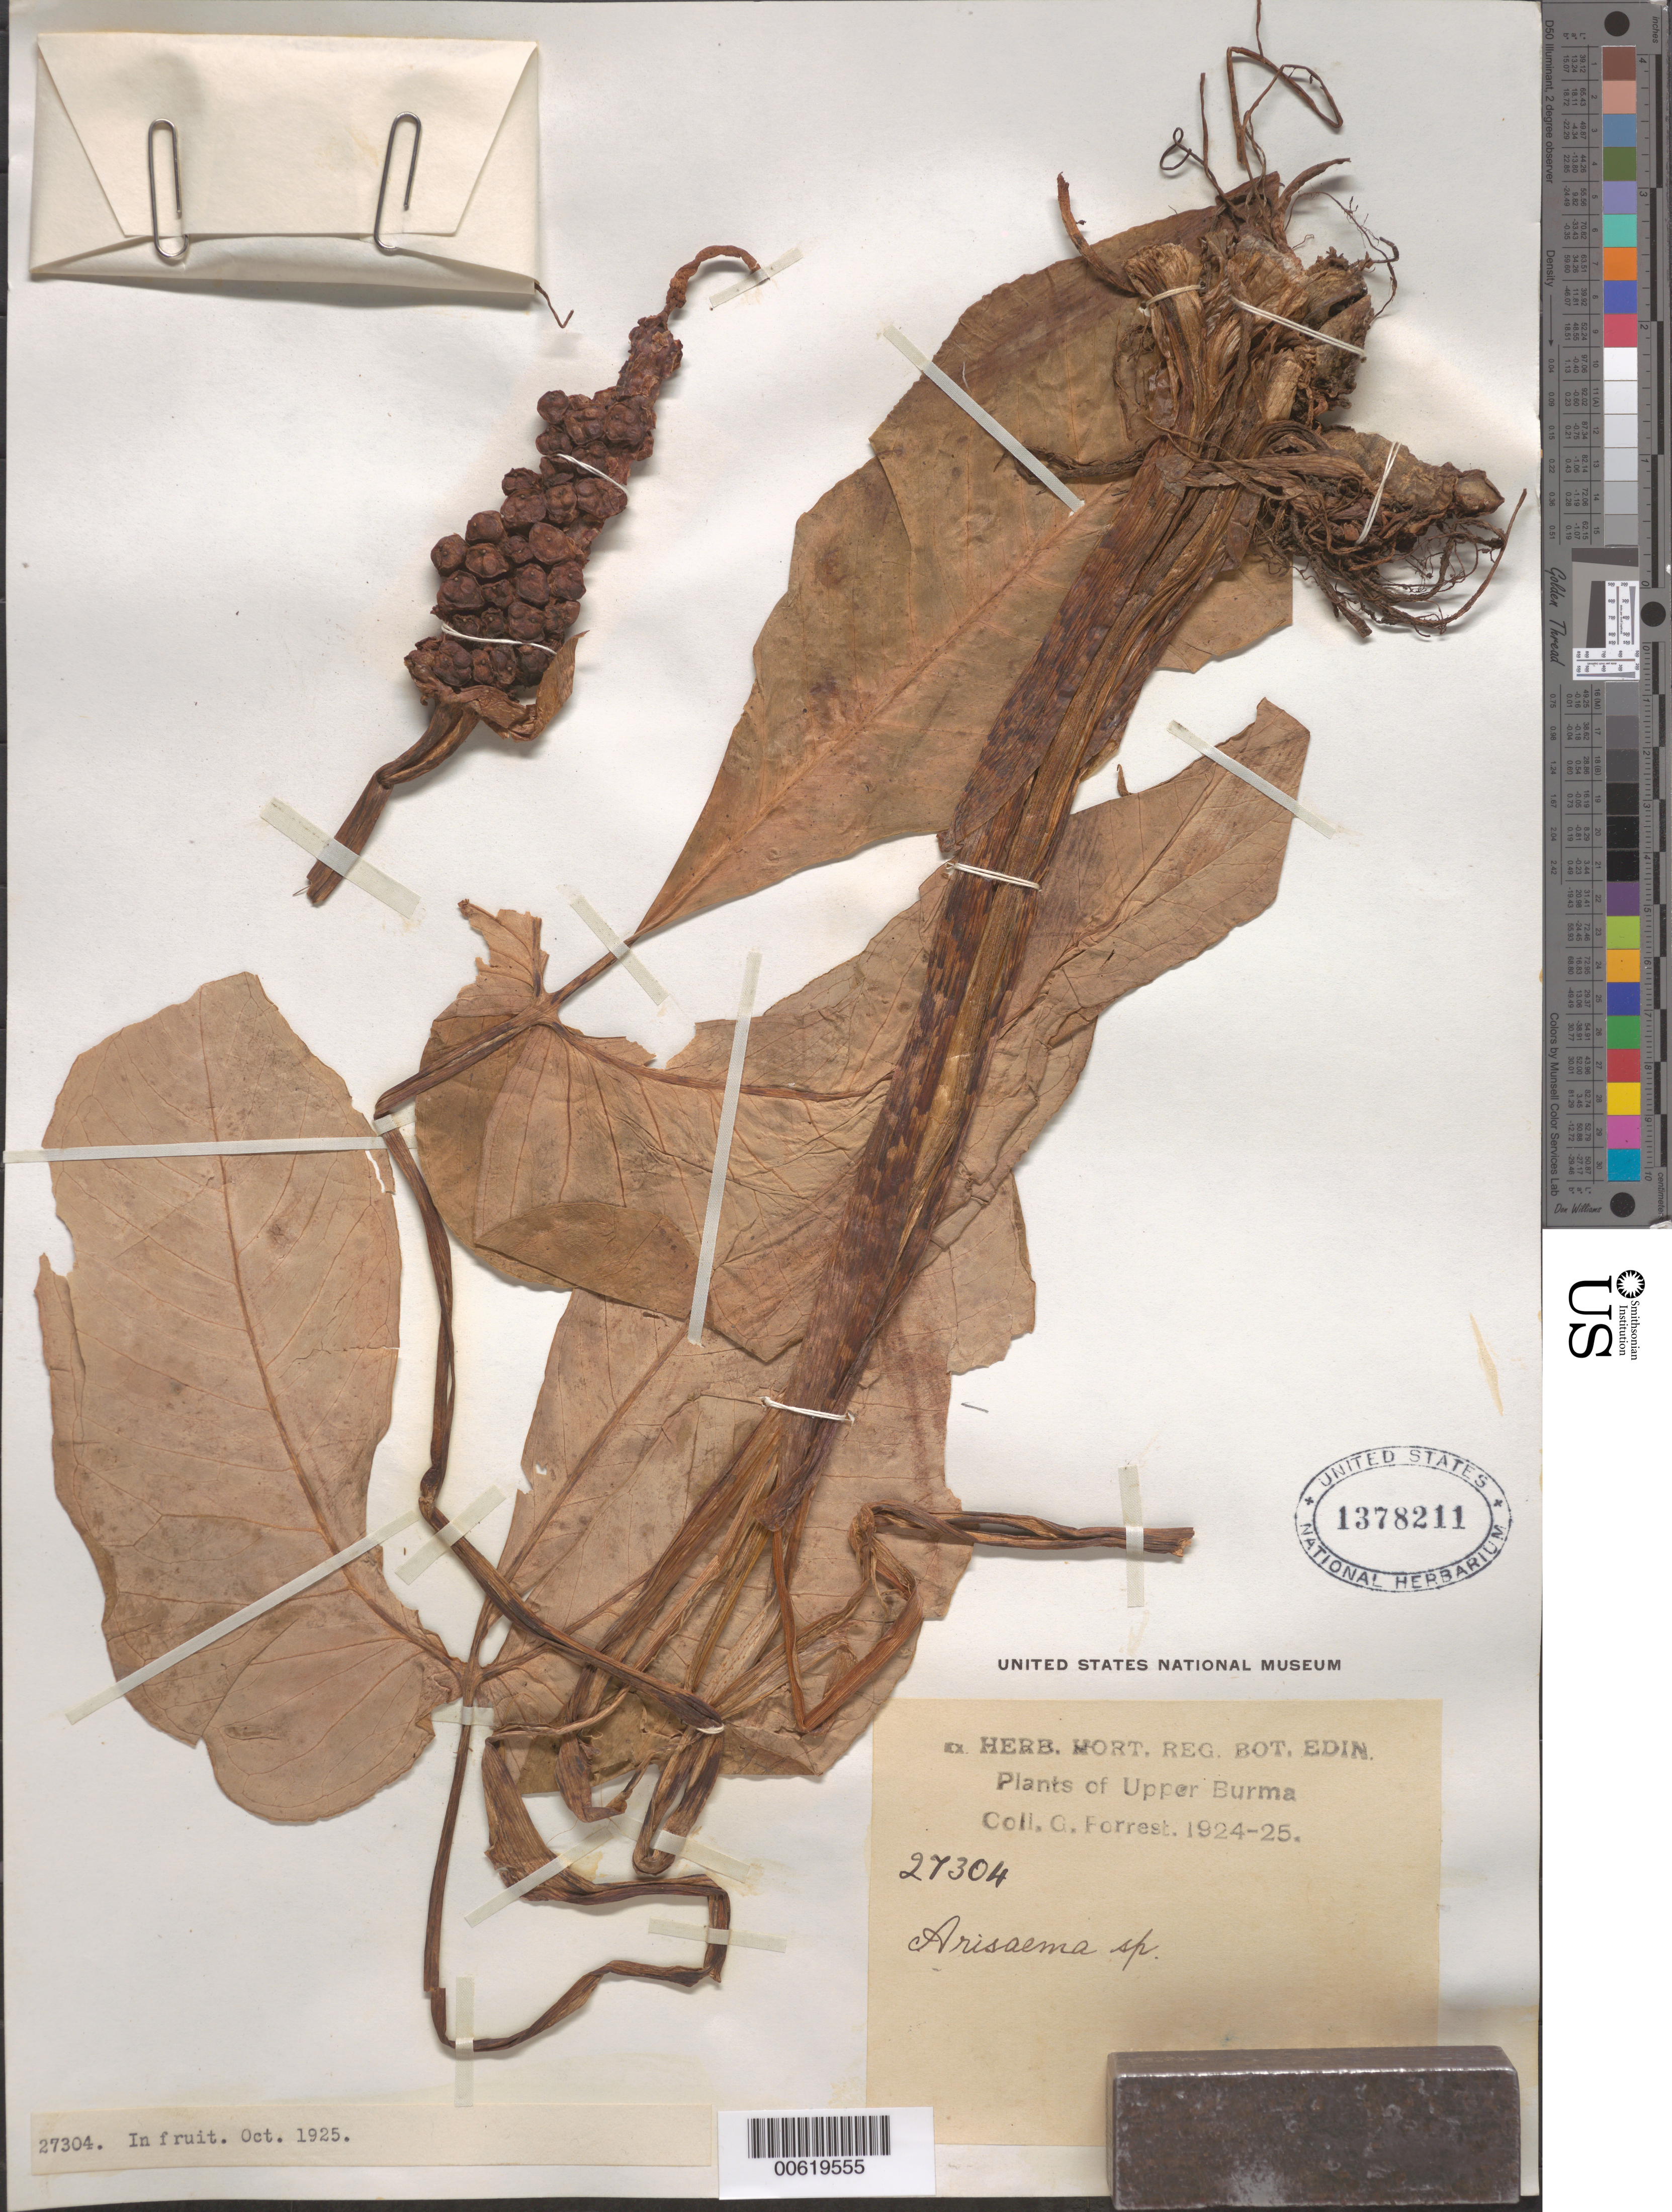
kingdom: Plantae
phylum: Tracheophyta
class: Liliopsida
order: Alismatales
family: Araceae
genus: Arisaema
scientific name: Arisaema nepenthoides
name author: (Wall.) Mart.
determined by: Ma, Zheng Xu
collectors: G. Forrest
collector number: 27304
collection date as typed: Oct 1925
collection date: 1925-10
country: Myanmar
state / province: Kachin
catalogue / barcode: US 1378211